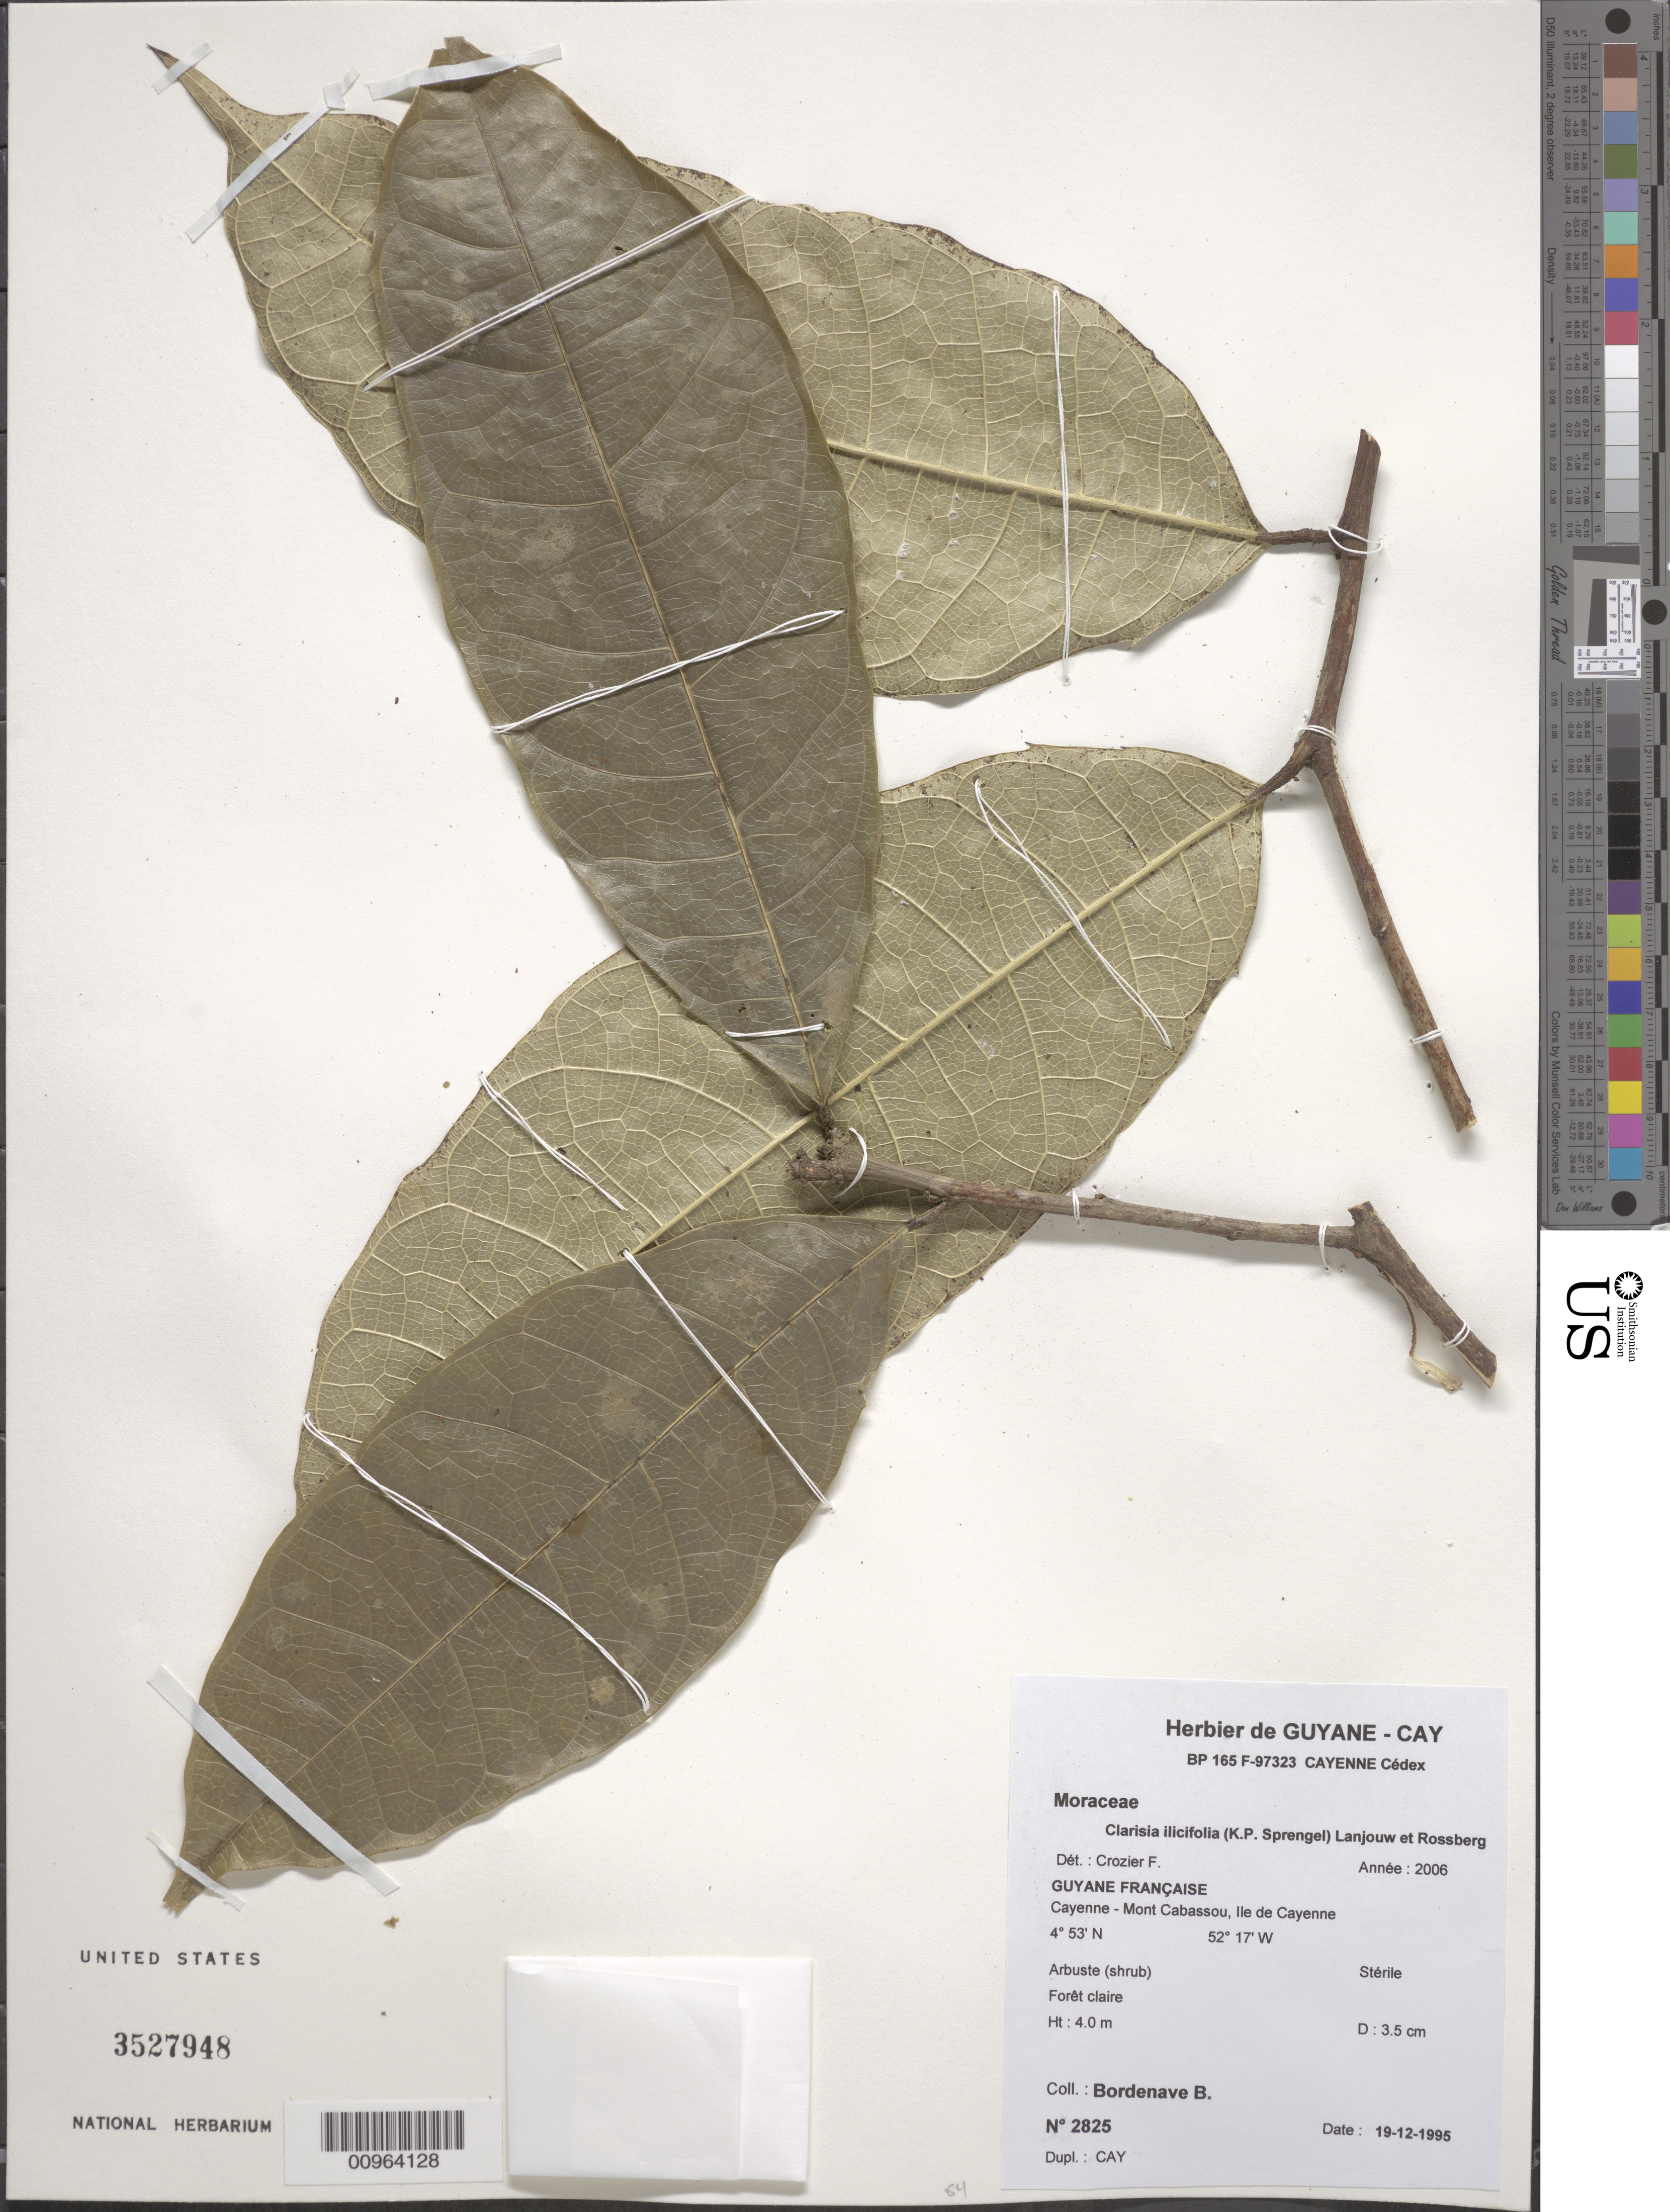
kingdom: Plantae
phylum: Tracheophyta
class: Magnoliopsida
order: Rosales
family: Moraceae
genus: Clarisia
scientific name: Clarisia ilicifolia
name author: (Spreng.) Lanj. & Rossberg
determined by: Crozier, F.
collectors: B. Bordenave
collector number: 2825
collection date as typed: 19-Nov-95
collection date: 1995-11-19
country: French Guiana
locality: Cayenne - Mont Cabassou, Ile de Cayenne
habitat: Foret claire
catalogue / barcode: US 3527948